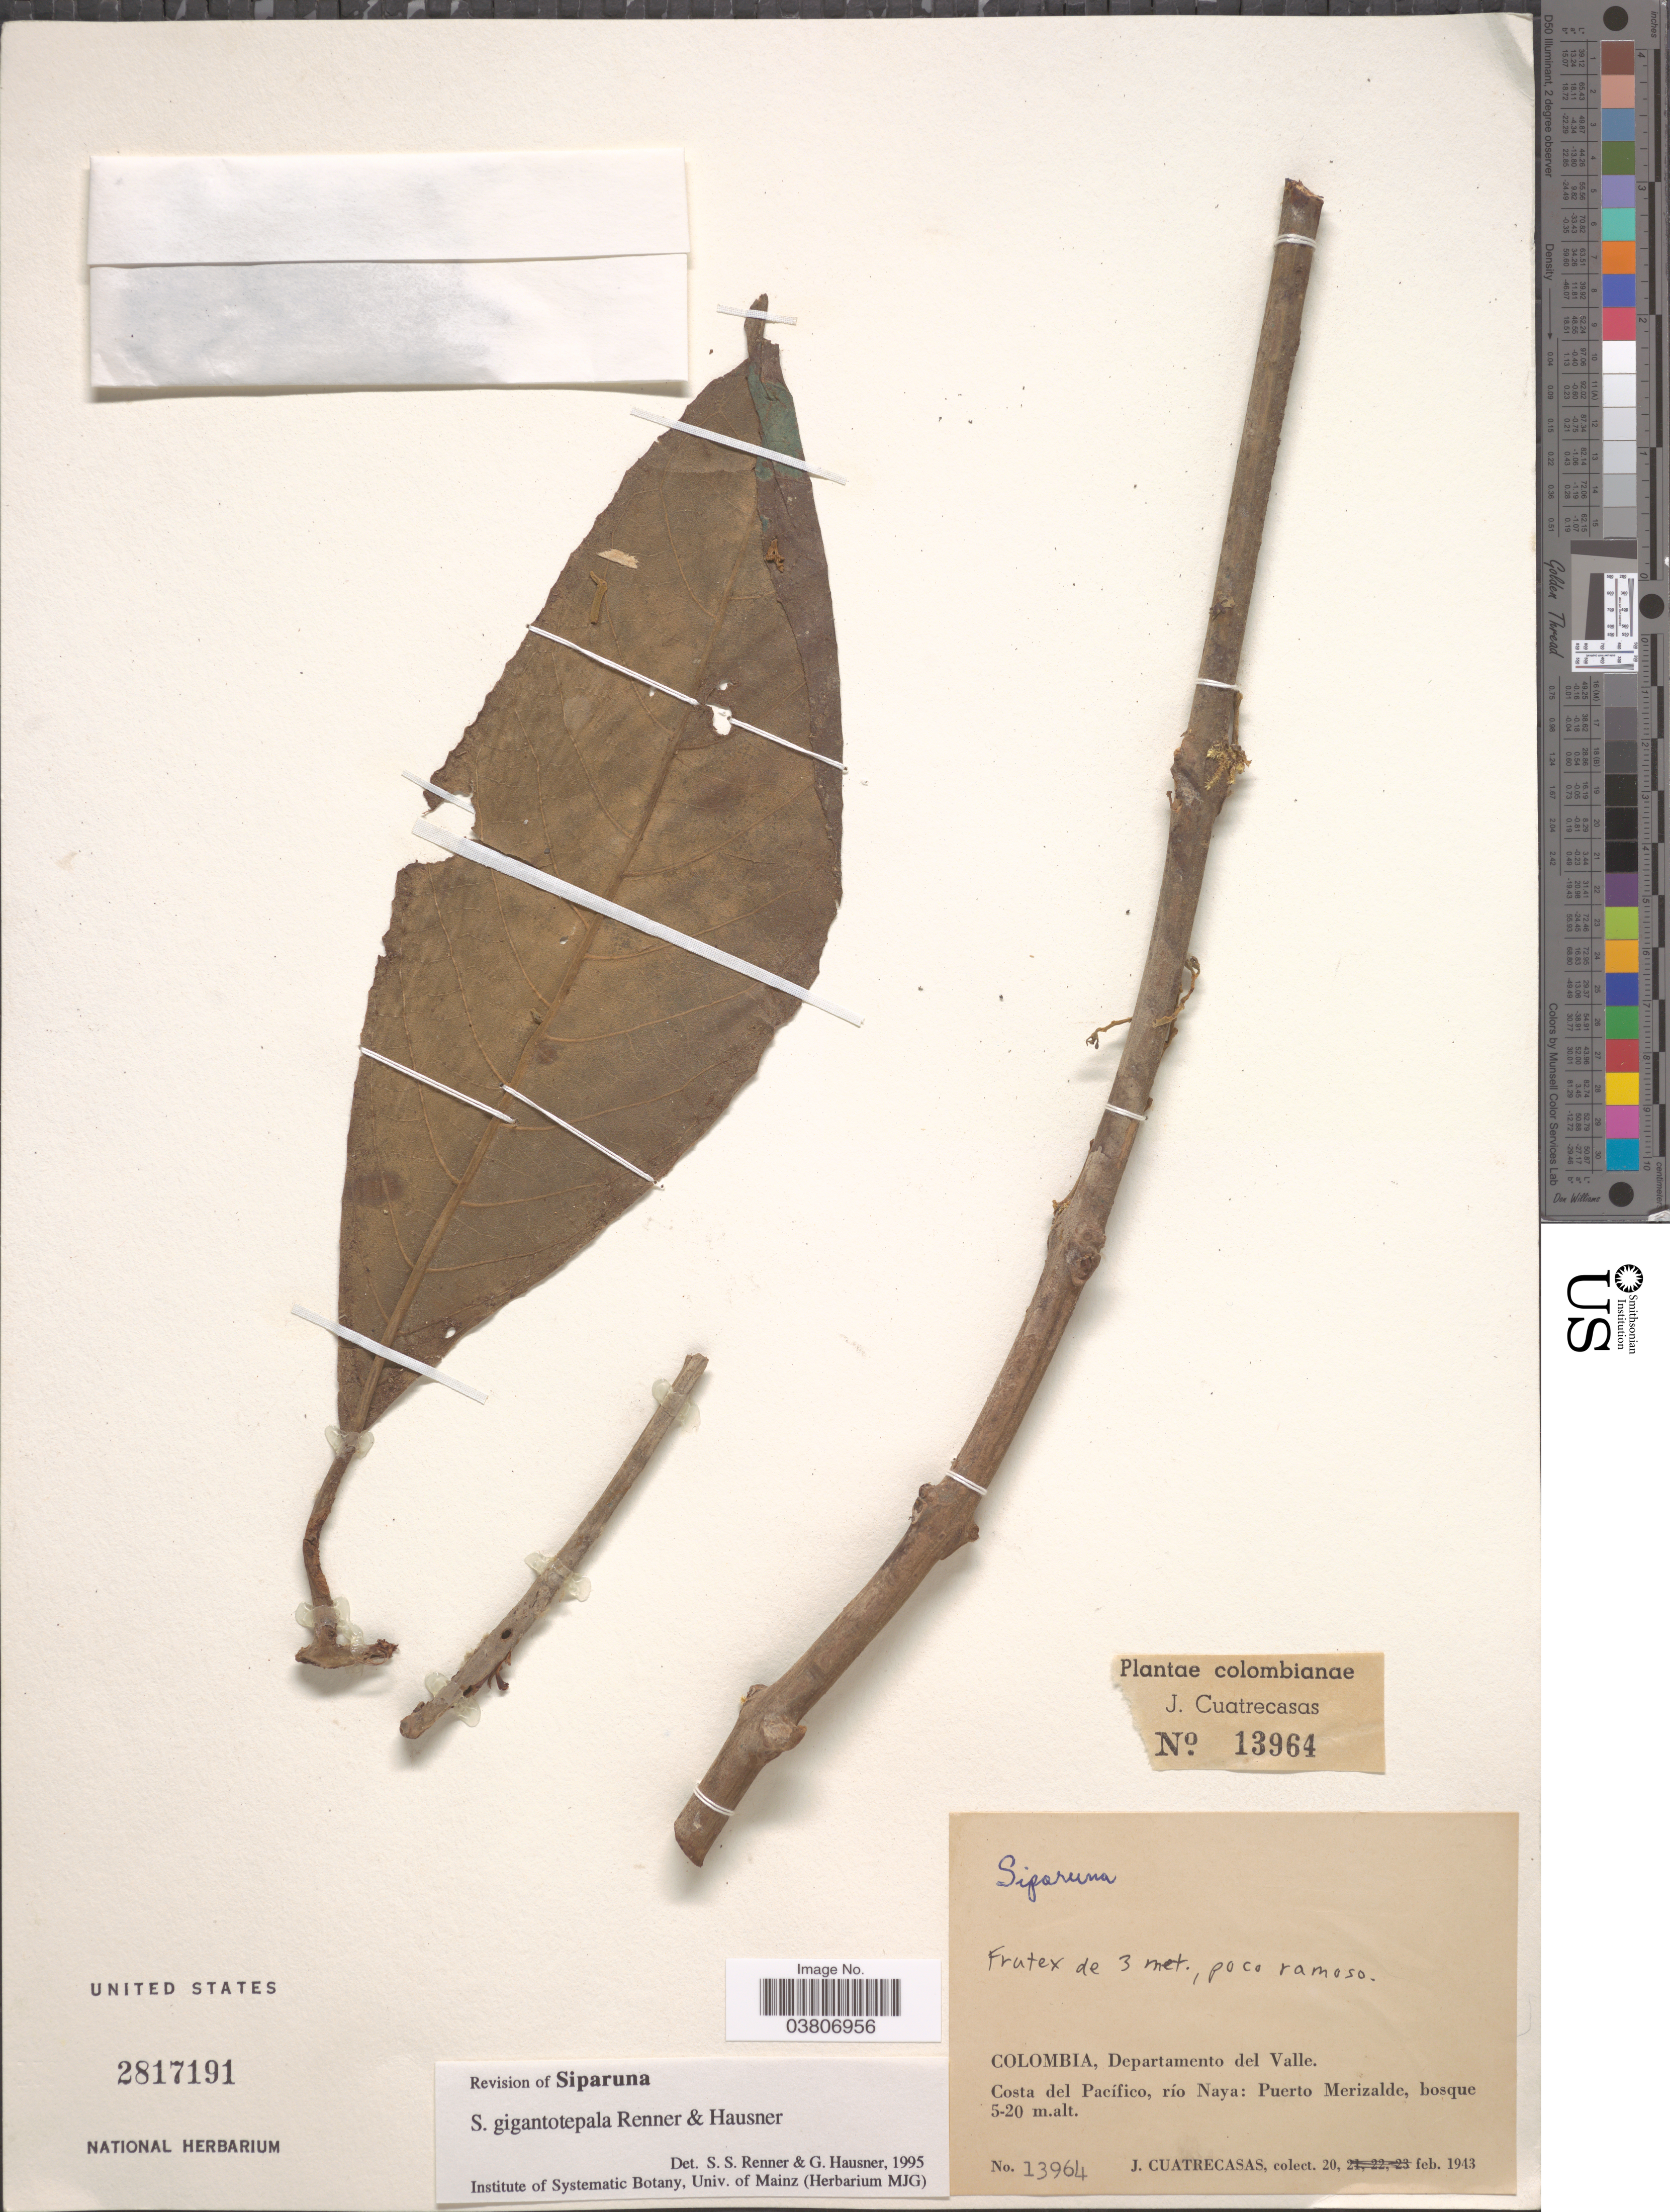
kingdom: Plantae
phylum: Tracheophyta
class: Magnoliopsida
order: Laurales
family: Siparunaceae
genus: Siparuna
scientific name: Siparuna gigantotepala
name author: S.S. Renner & Hausner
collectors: J. Cuatrecasas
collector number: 13964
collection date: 1943-02-20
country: Colombia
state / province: Valle del Cauca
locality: Departamento del Valle. Costa del Pacífico; río Naya: Puerto Merizalde.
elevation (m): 5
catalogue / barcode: US 2817191